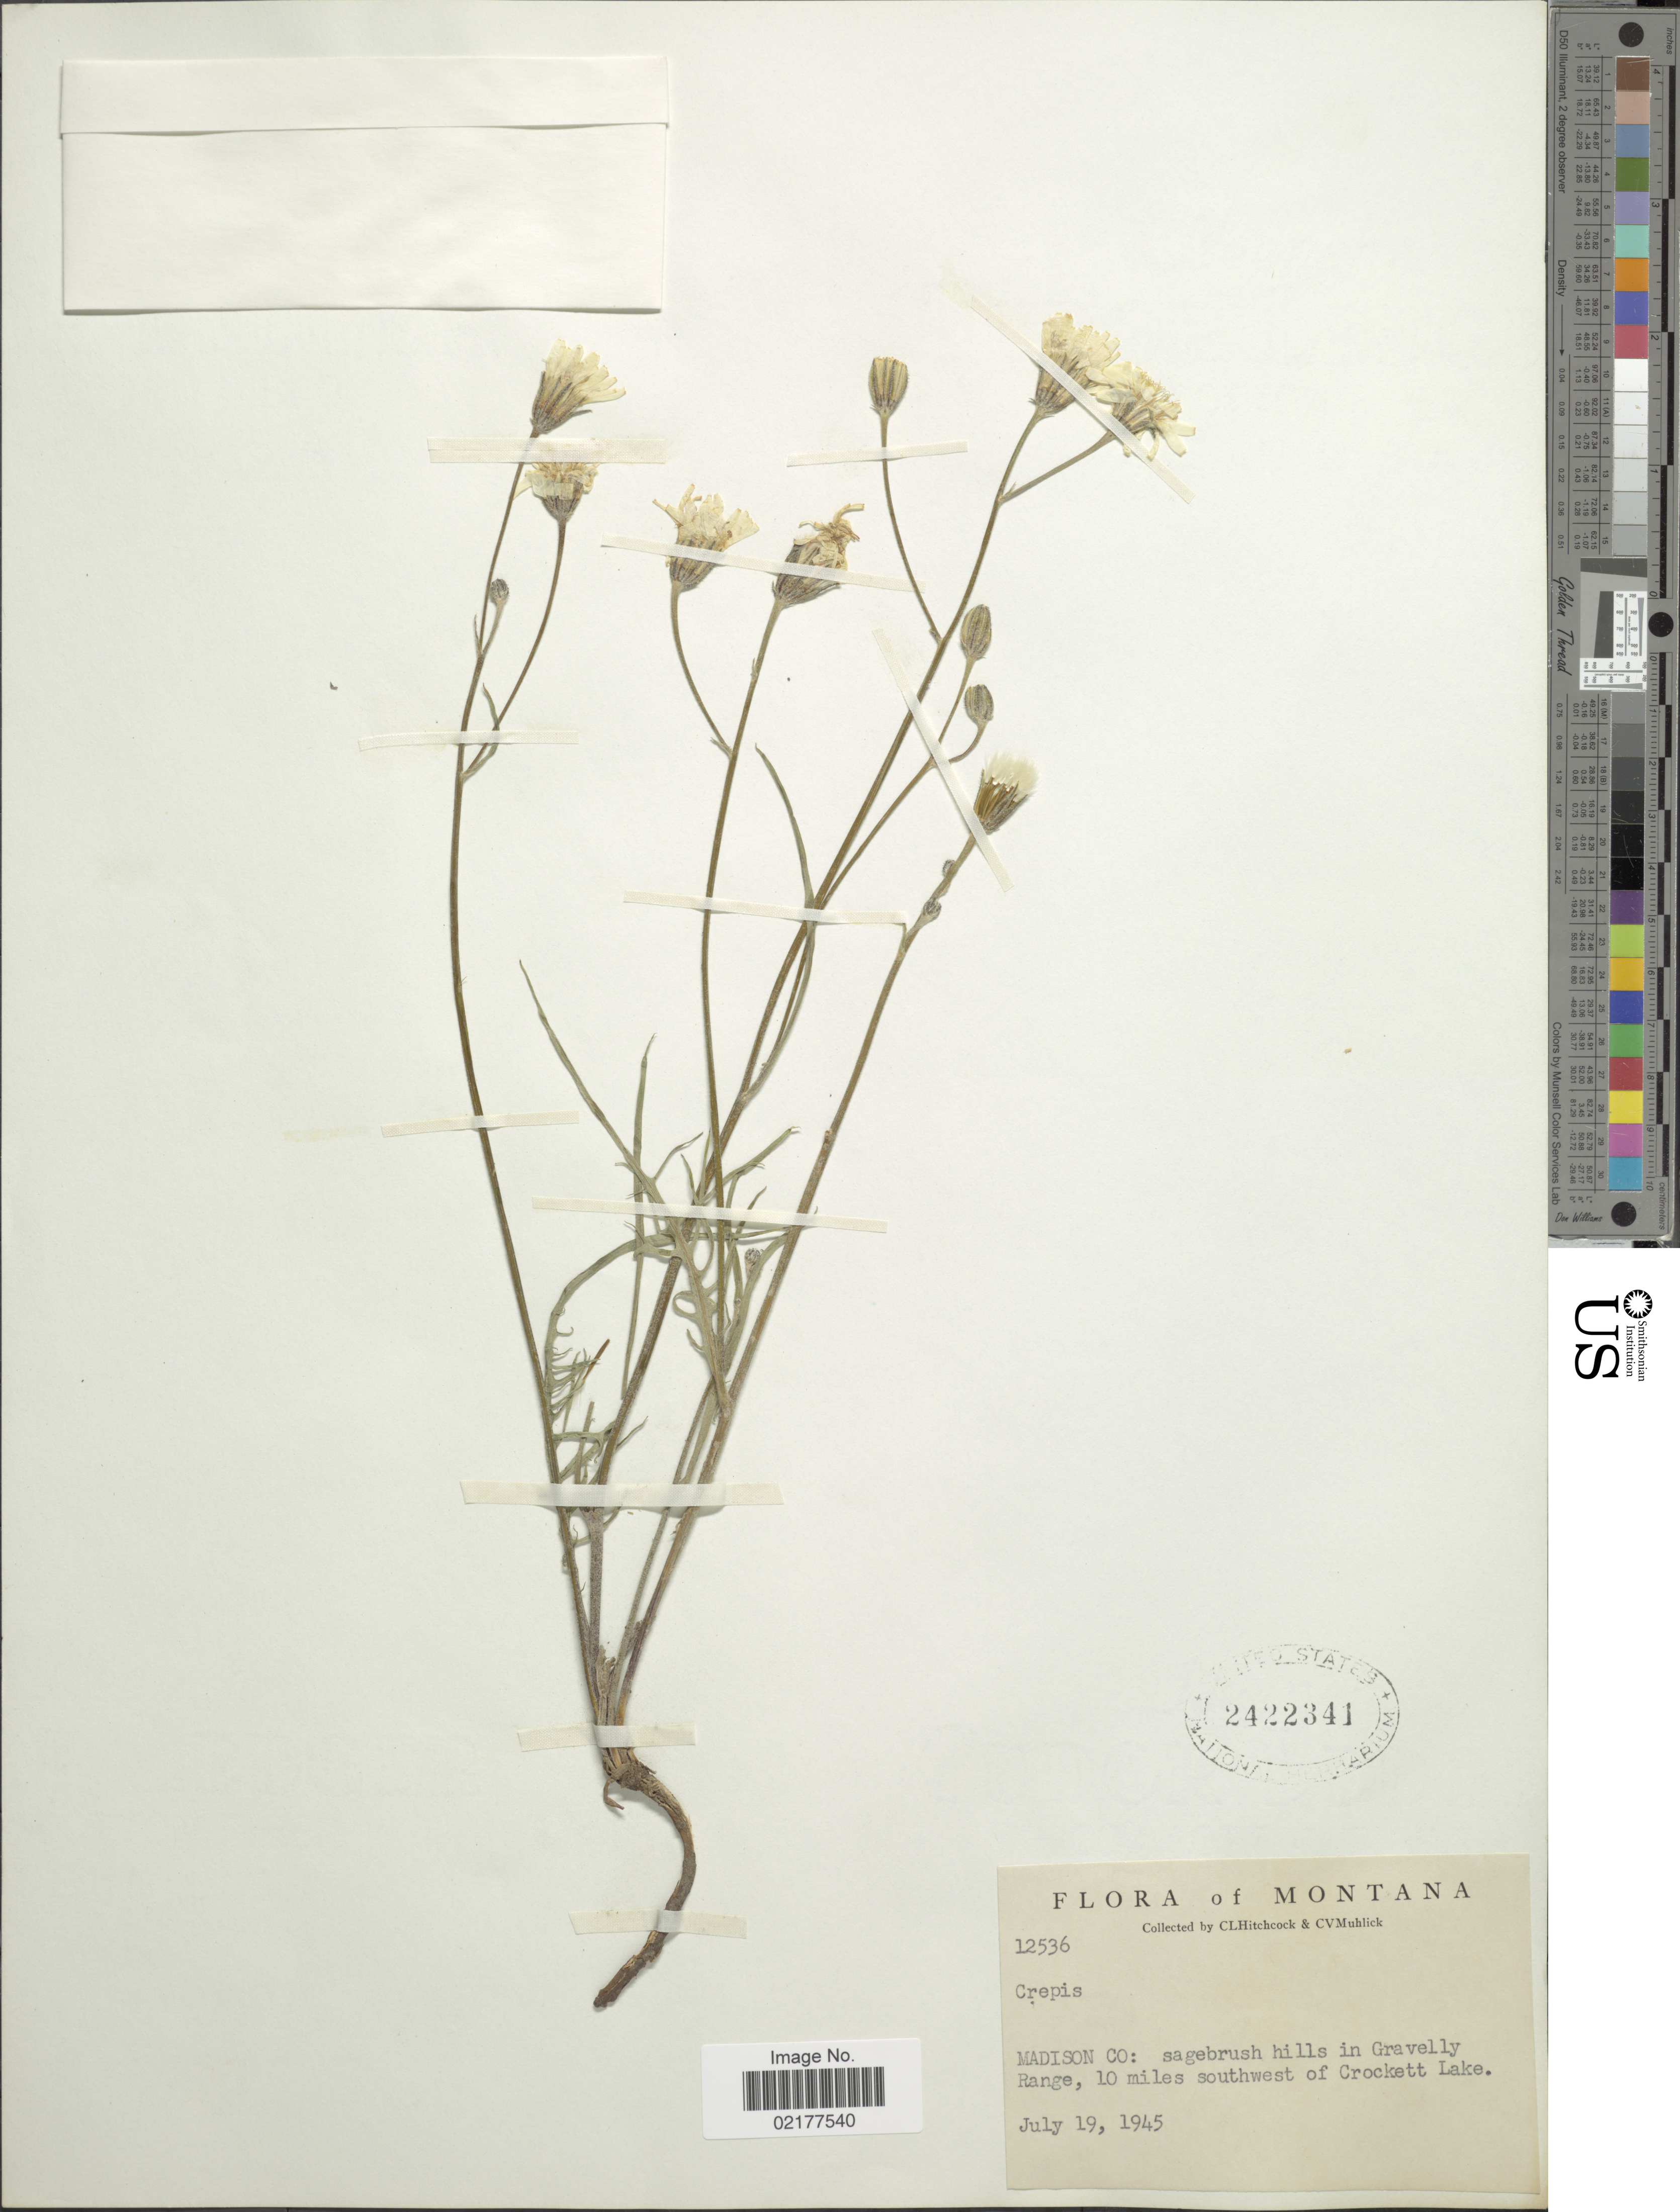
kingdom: Plantae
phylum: Tracheophyta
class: Magnoliopsida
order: Asterales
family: Asteraceae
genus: Crepis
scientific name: Crepis sp.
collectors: C. L. Hitchcock & C. V. Muhlick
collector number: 12536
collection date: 1945-07-19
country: United States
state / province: Montana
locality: Madison Co: Gravelly Range, 10 miles southwest of Crockett Lake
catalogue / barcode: US 2422341